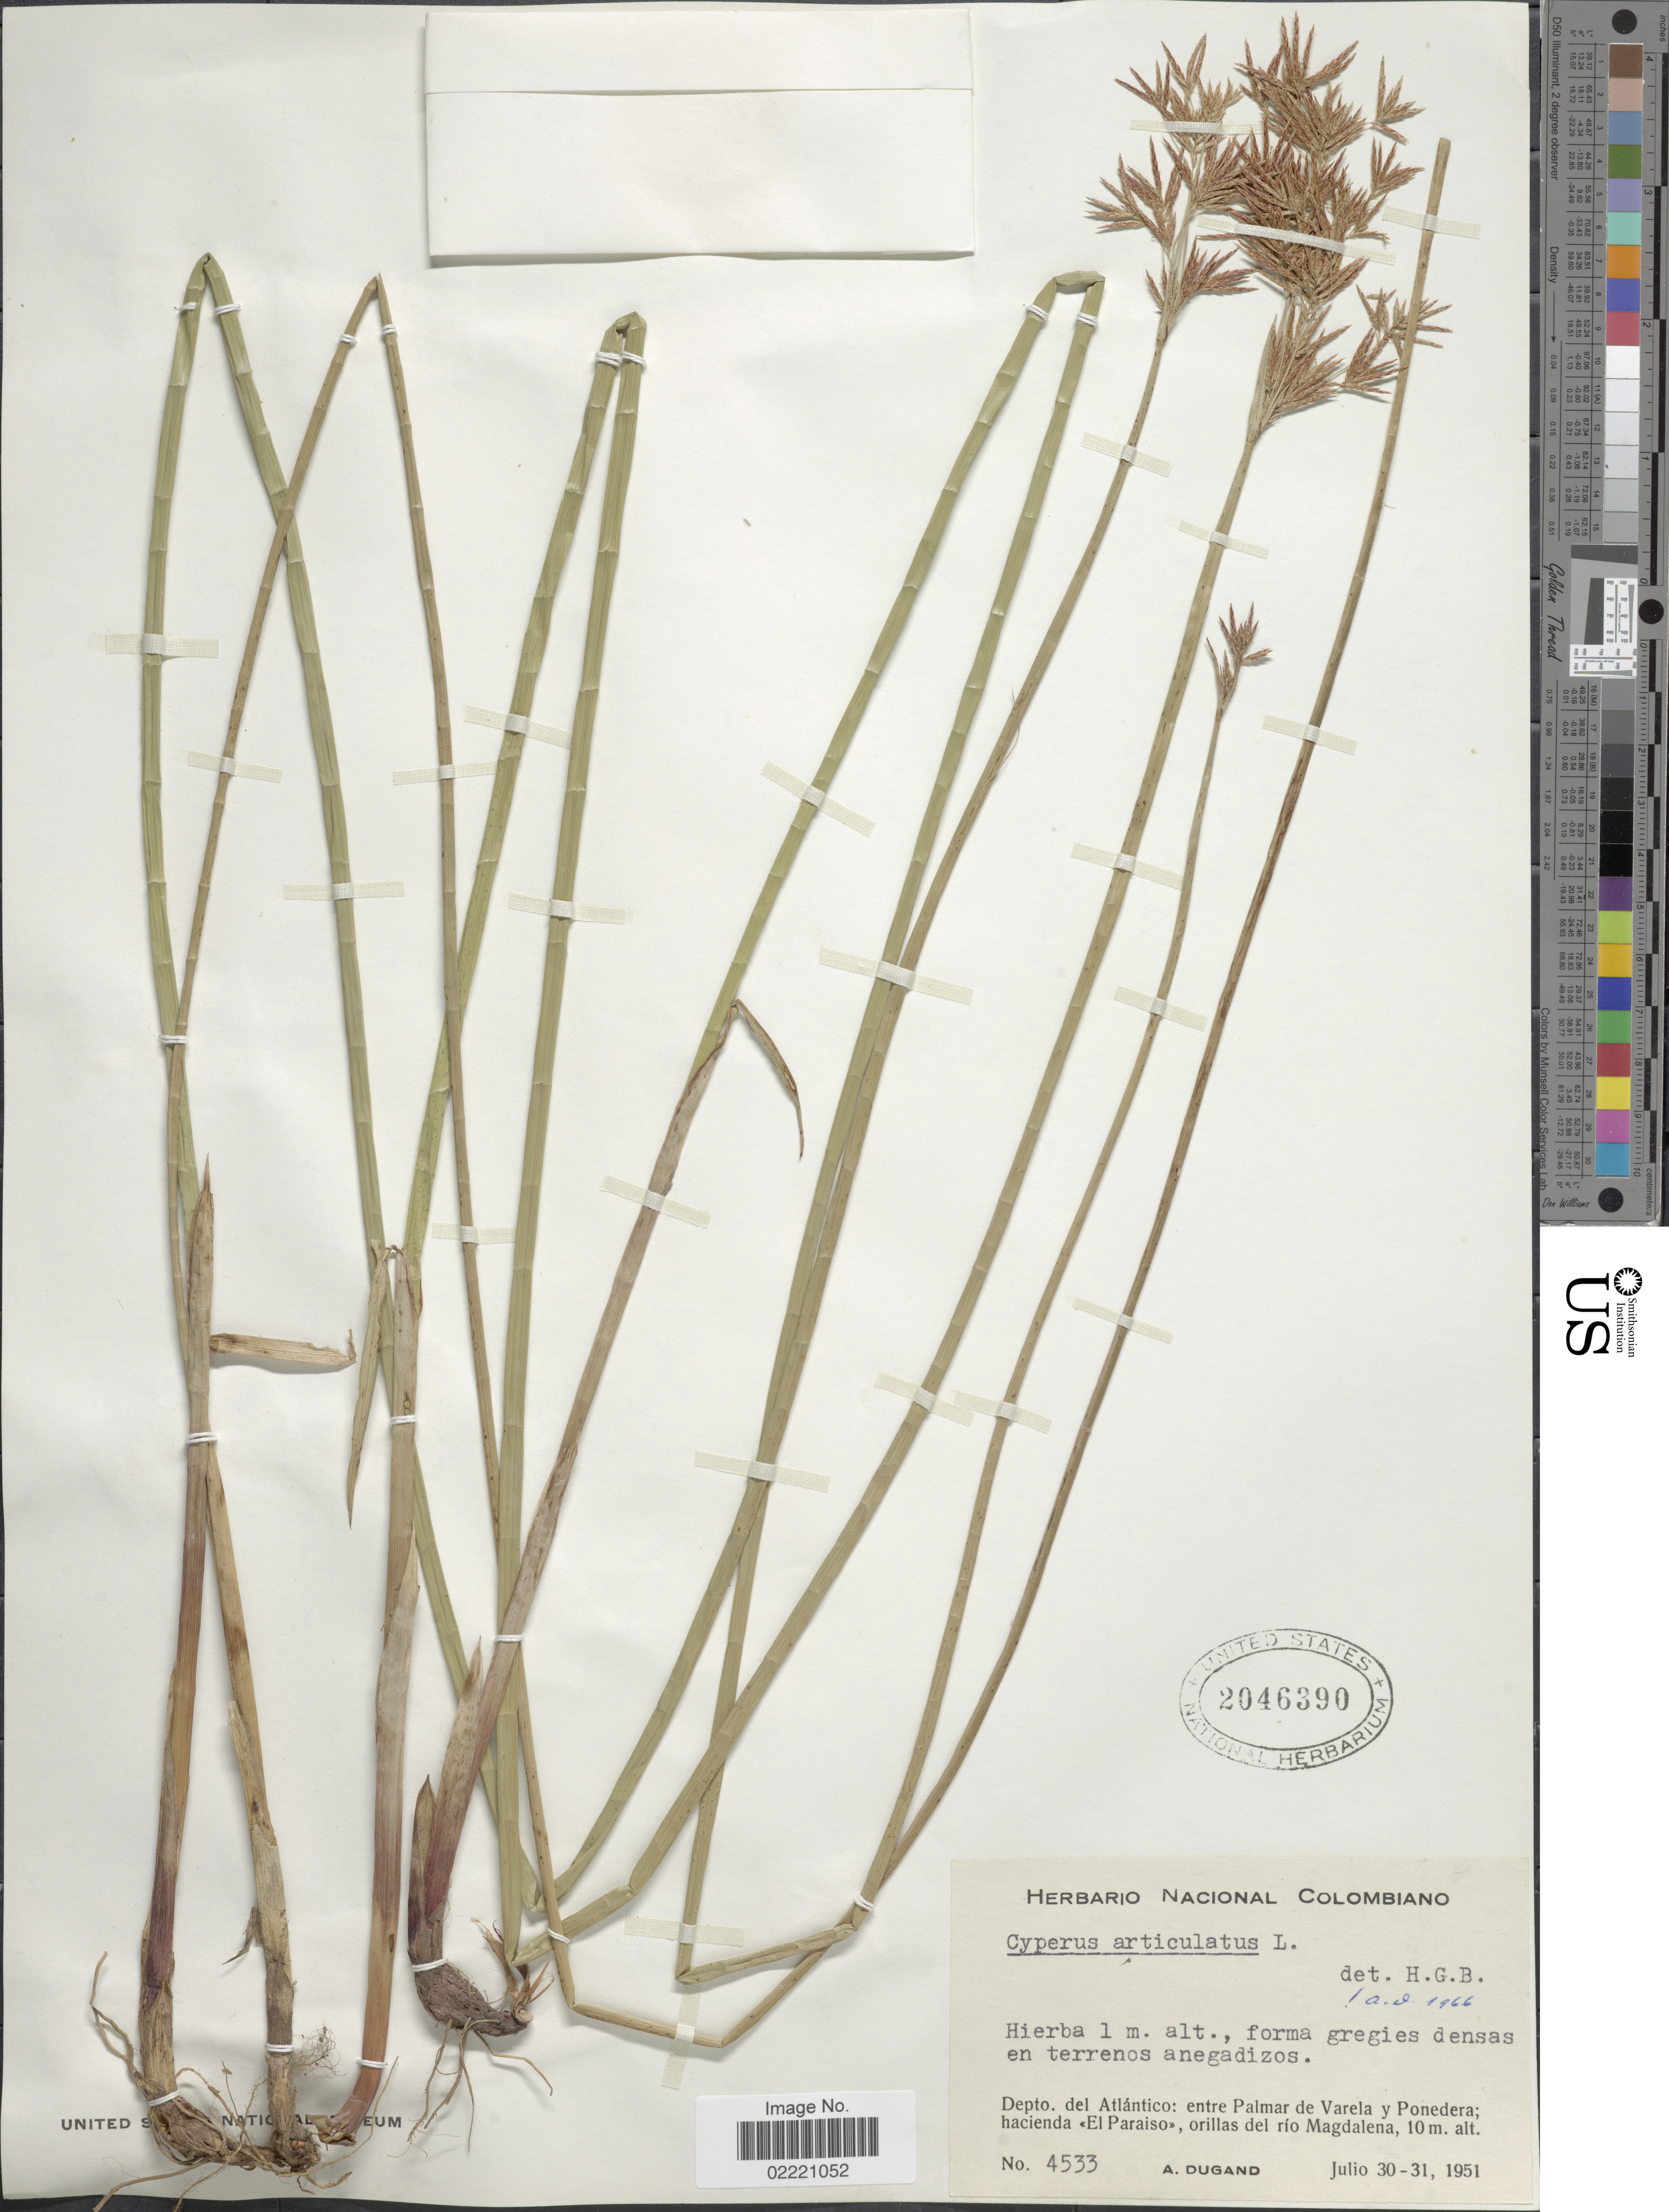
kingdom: Plantae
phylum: Tracheophyta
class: Liliopsida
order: Poales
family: Cyperaceae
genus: Cyperus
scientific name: Cyperus articulatus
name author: L.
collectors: A. Dugand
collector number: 4533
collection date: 1951-07-30/1951-07-31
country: Colombia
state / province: Atlántico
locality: Entre Palmar de Varela y Ponedera; hacienda El Paraiso, orillas del rio Magdalena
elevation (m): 10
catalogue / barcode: US 2046390